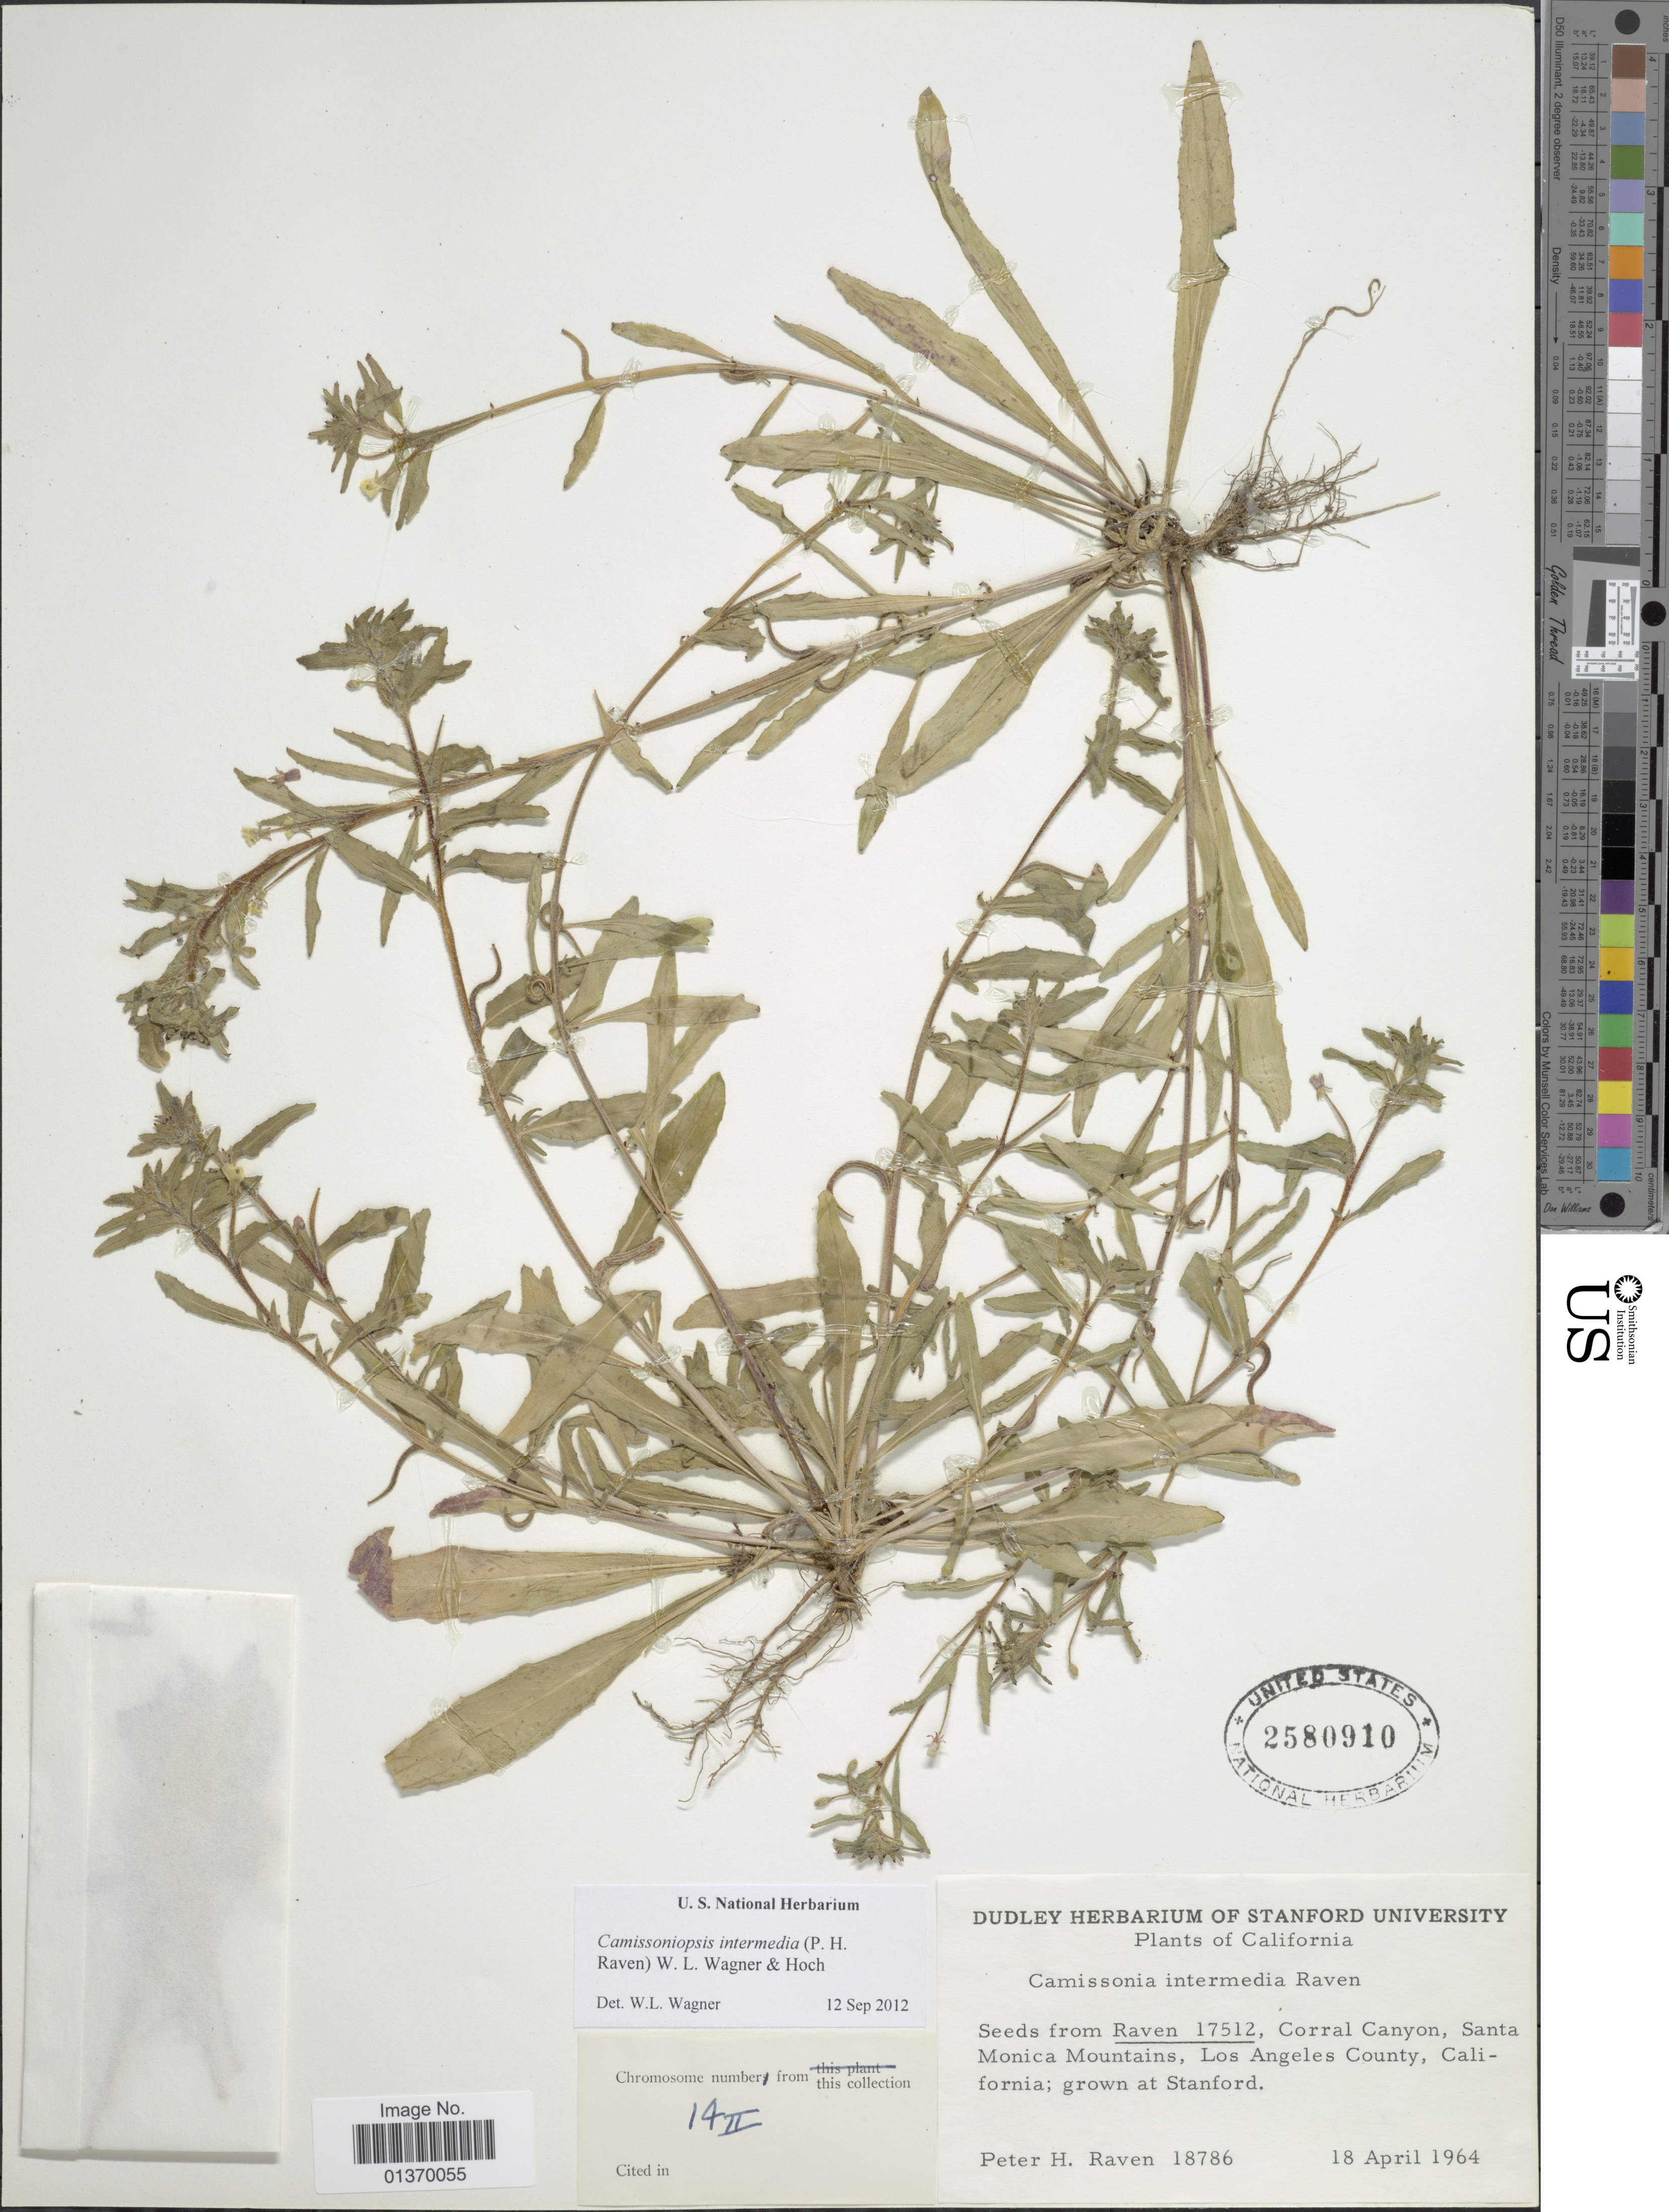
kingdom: Plantae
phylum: Tracheophyta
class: Magnoliopsida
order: Myrtales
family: Onagraceae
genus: Camissoniopsis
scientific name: Camissoniopsis intermedia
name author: (P.H. Raven) W.L. Wagner & Hoch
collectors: P. H. Raven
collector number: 18786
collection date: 1964-04-18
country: United States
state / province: California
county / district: Los Angeles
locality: Corral Canyon, Santa Monica Mountains, Los Angeles County, at Stanford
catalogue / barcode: US 2580910